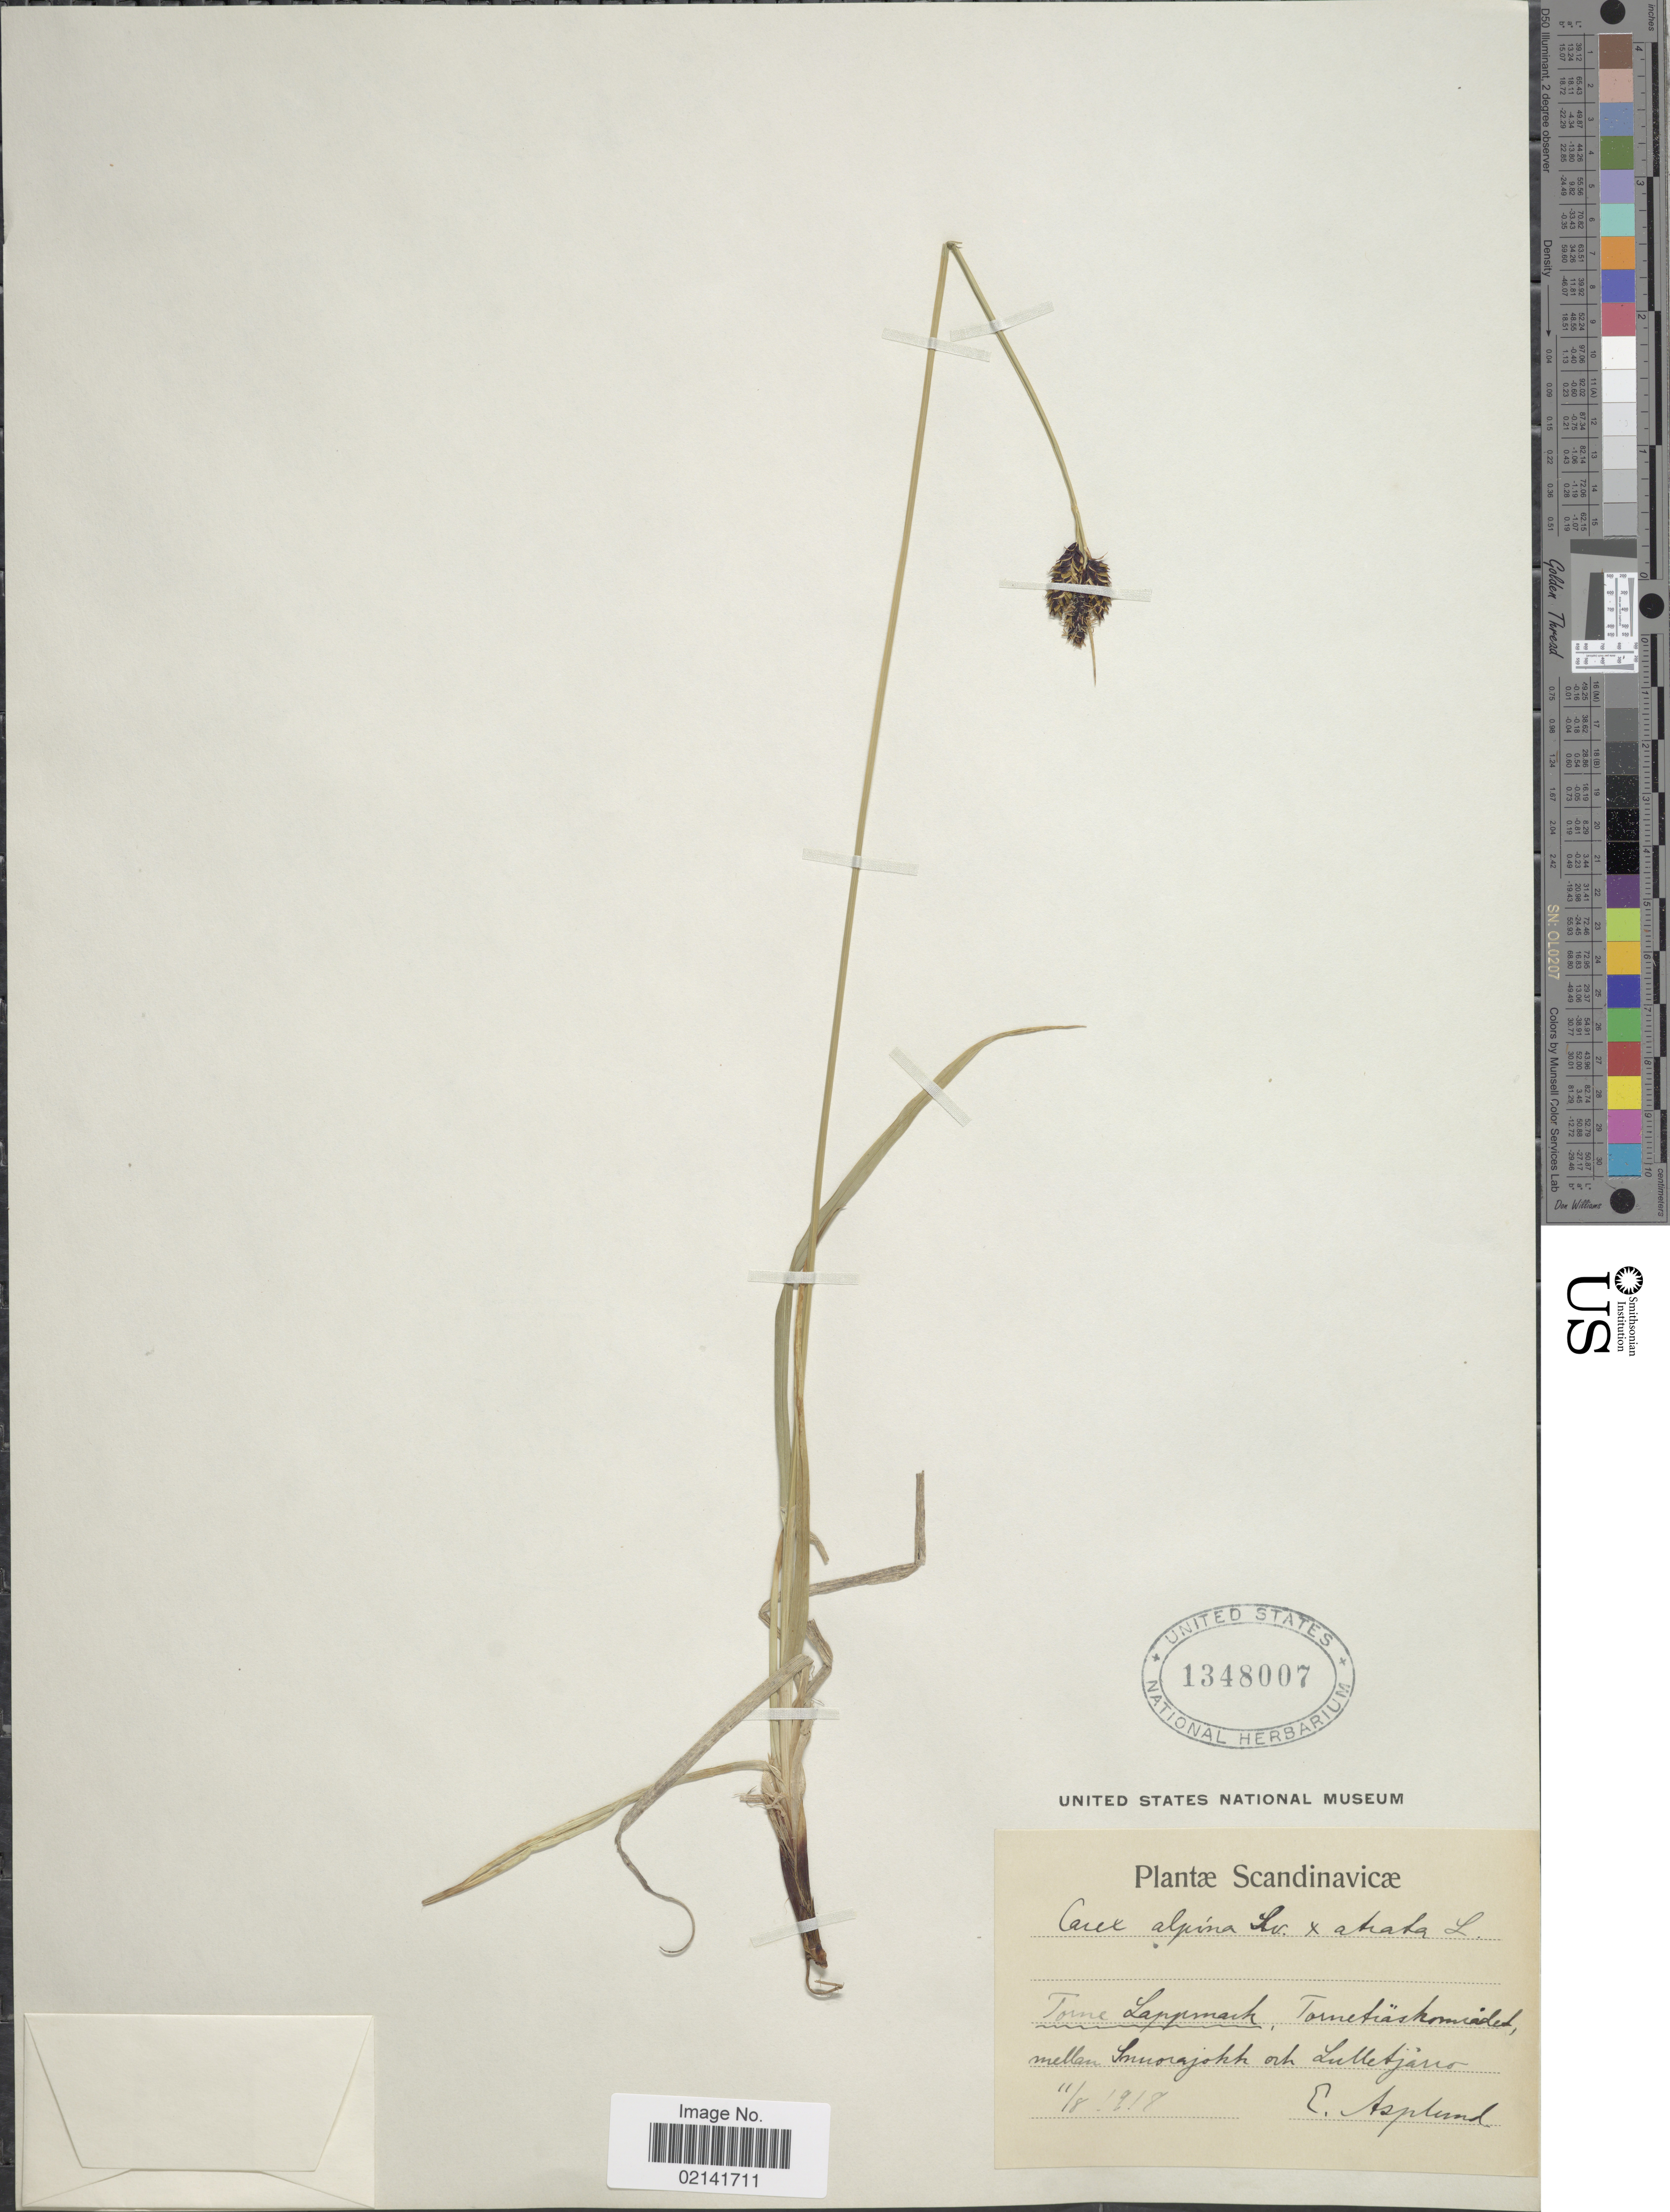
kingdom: Plantae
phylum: Tracheophyta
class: Liliopsida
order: Poales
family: Cyperaceae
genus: Carex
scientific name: Carex norvegica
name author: Retz.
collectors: E. Asplund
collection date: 1919-08-11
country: Sweden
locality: Scandinavicae, Torne Lappmark, Tornetraksmiedet, mellen Innorejokk och Lulletjano [interpreted]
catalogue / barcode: US 1348007